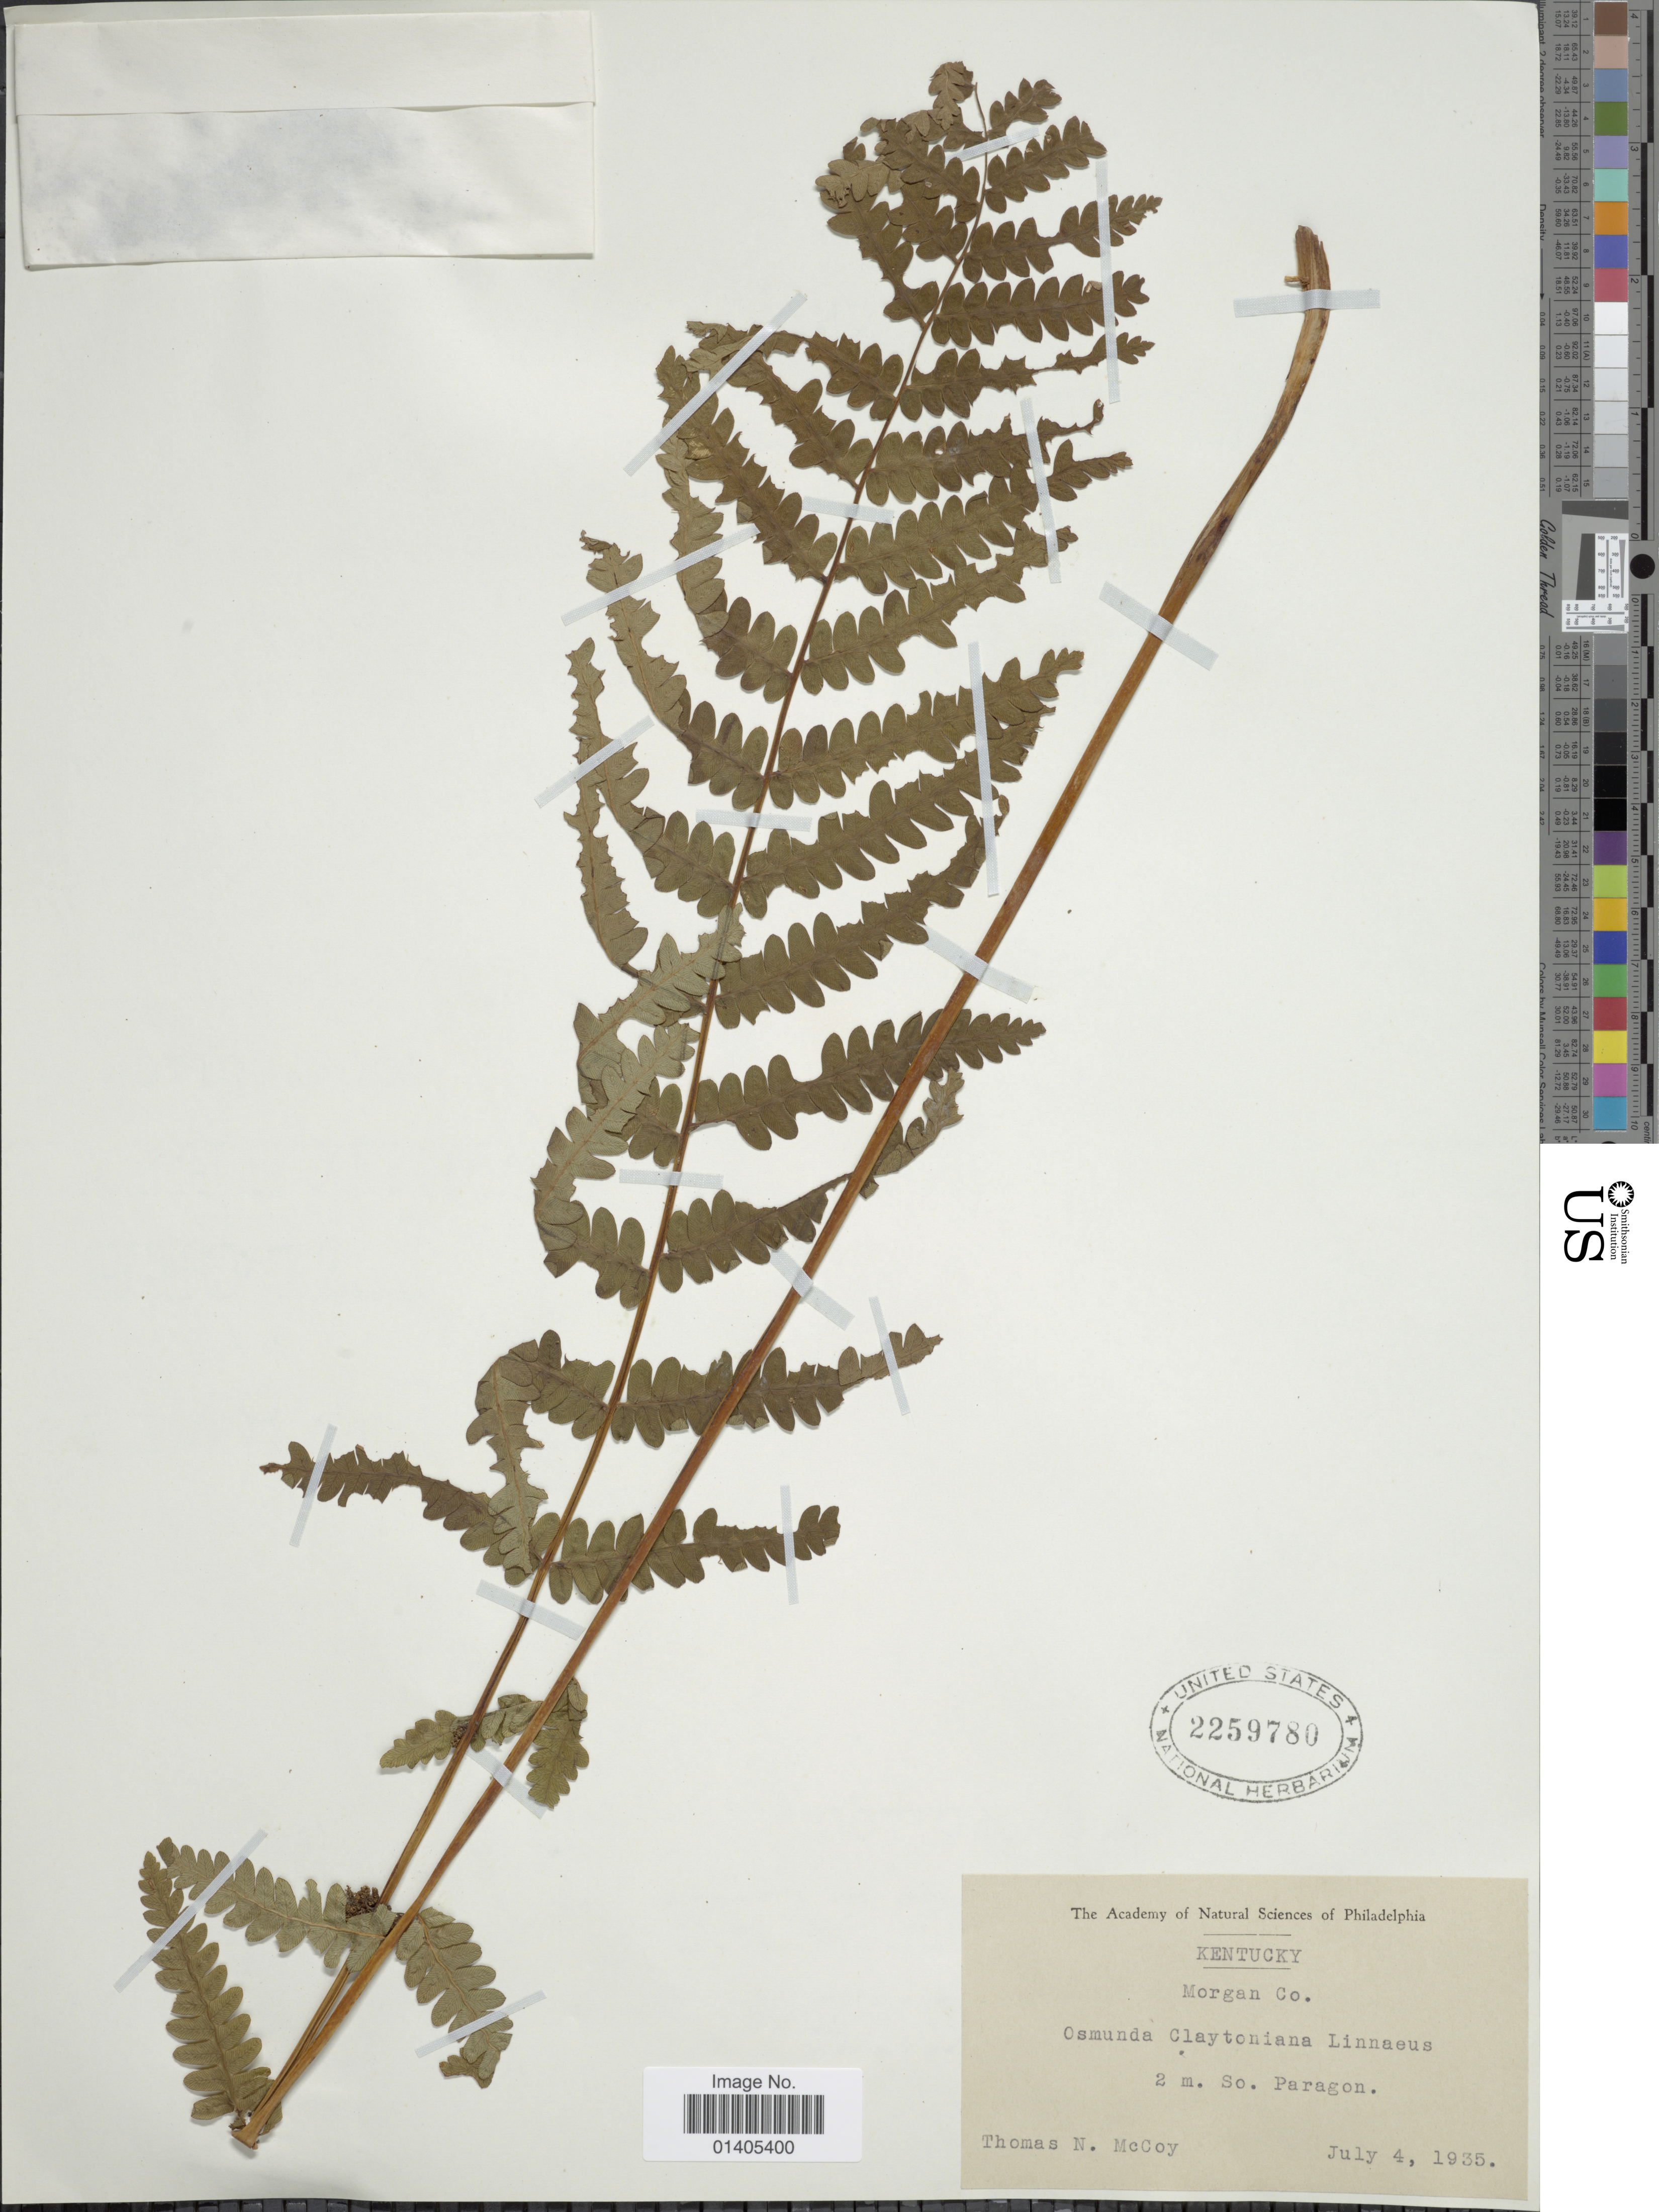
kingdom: Plantae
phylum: Tracheophyta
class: Polypodiopsida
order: Osmundales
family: Osmundaceae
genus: Osmunda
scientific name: Osmunda claytoniana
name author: (L.) Tagawa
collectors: T. N. McCoy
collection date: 1935-07-04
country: United States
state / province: Kentucky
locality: Morgan Co, 2 m. So Paragon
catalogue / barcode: US 2259780